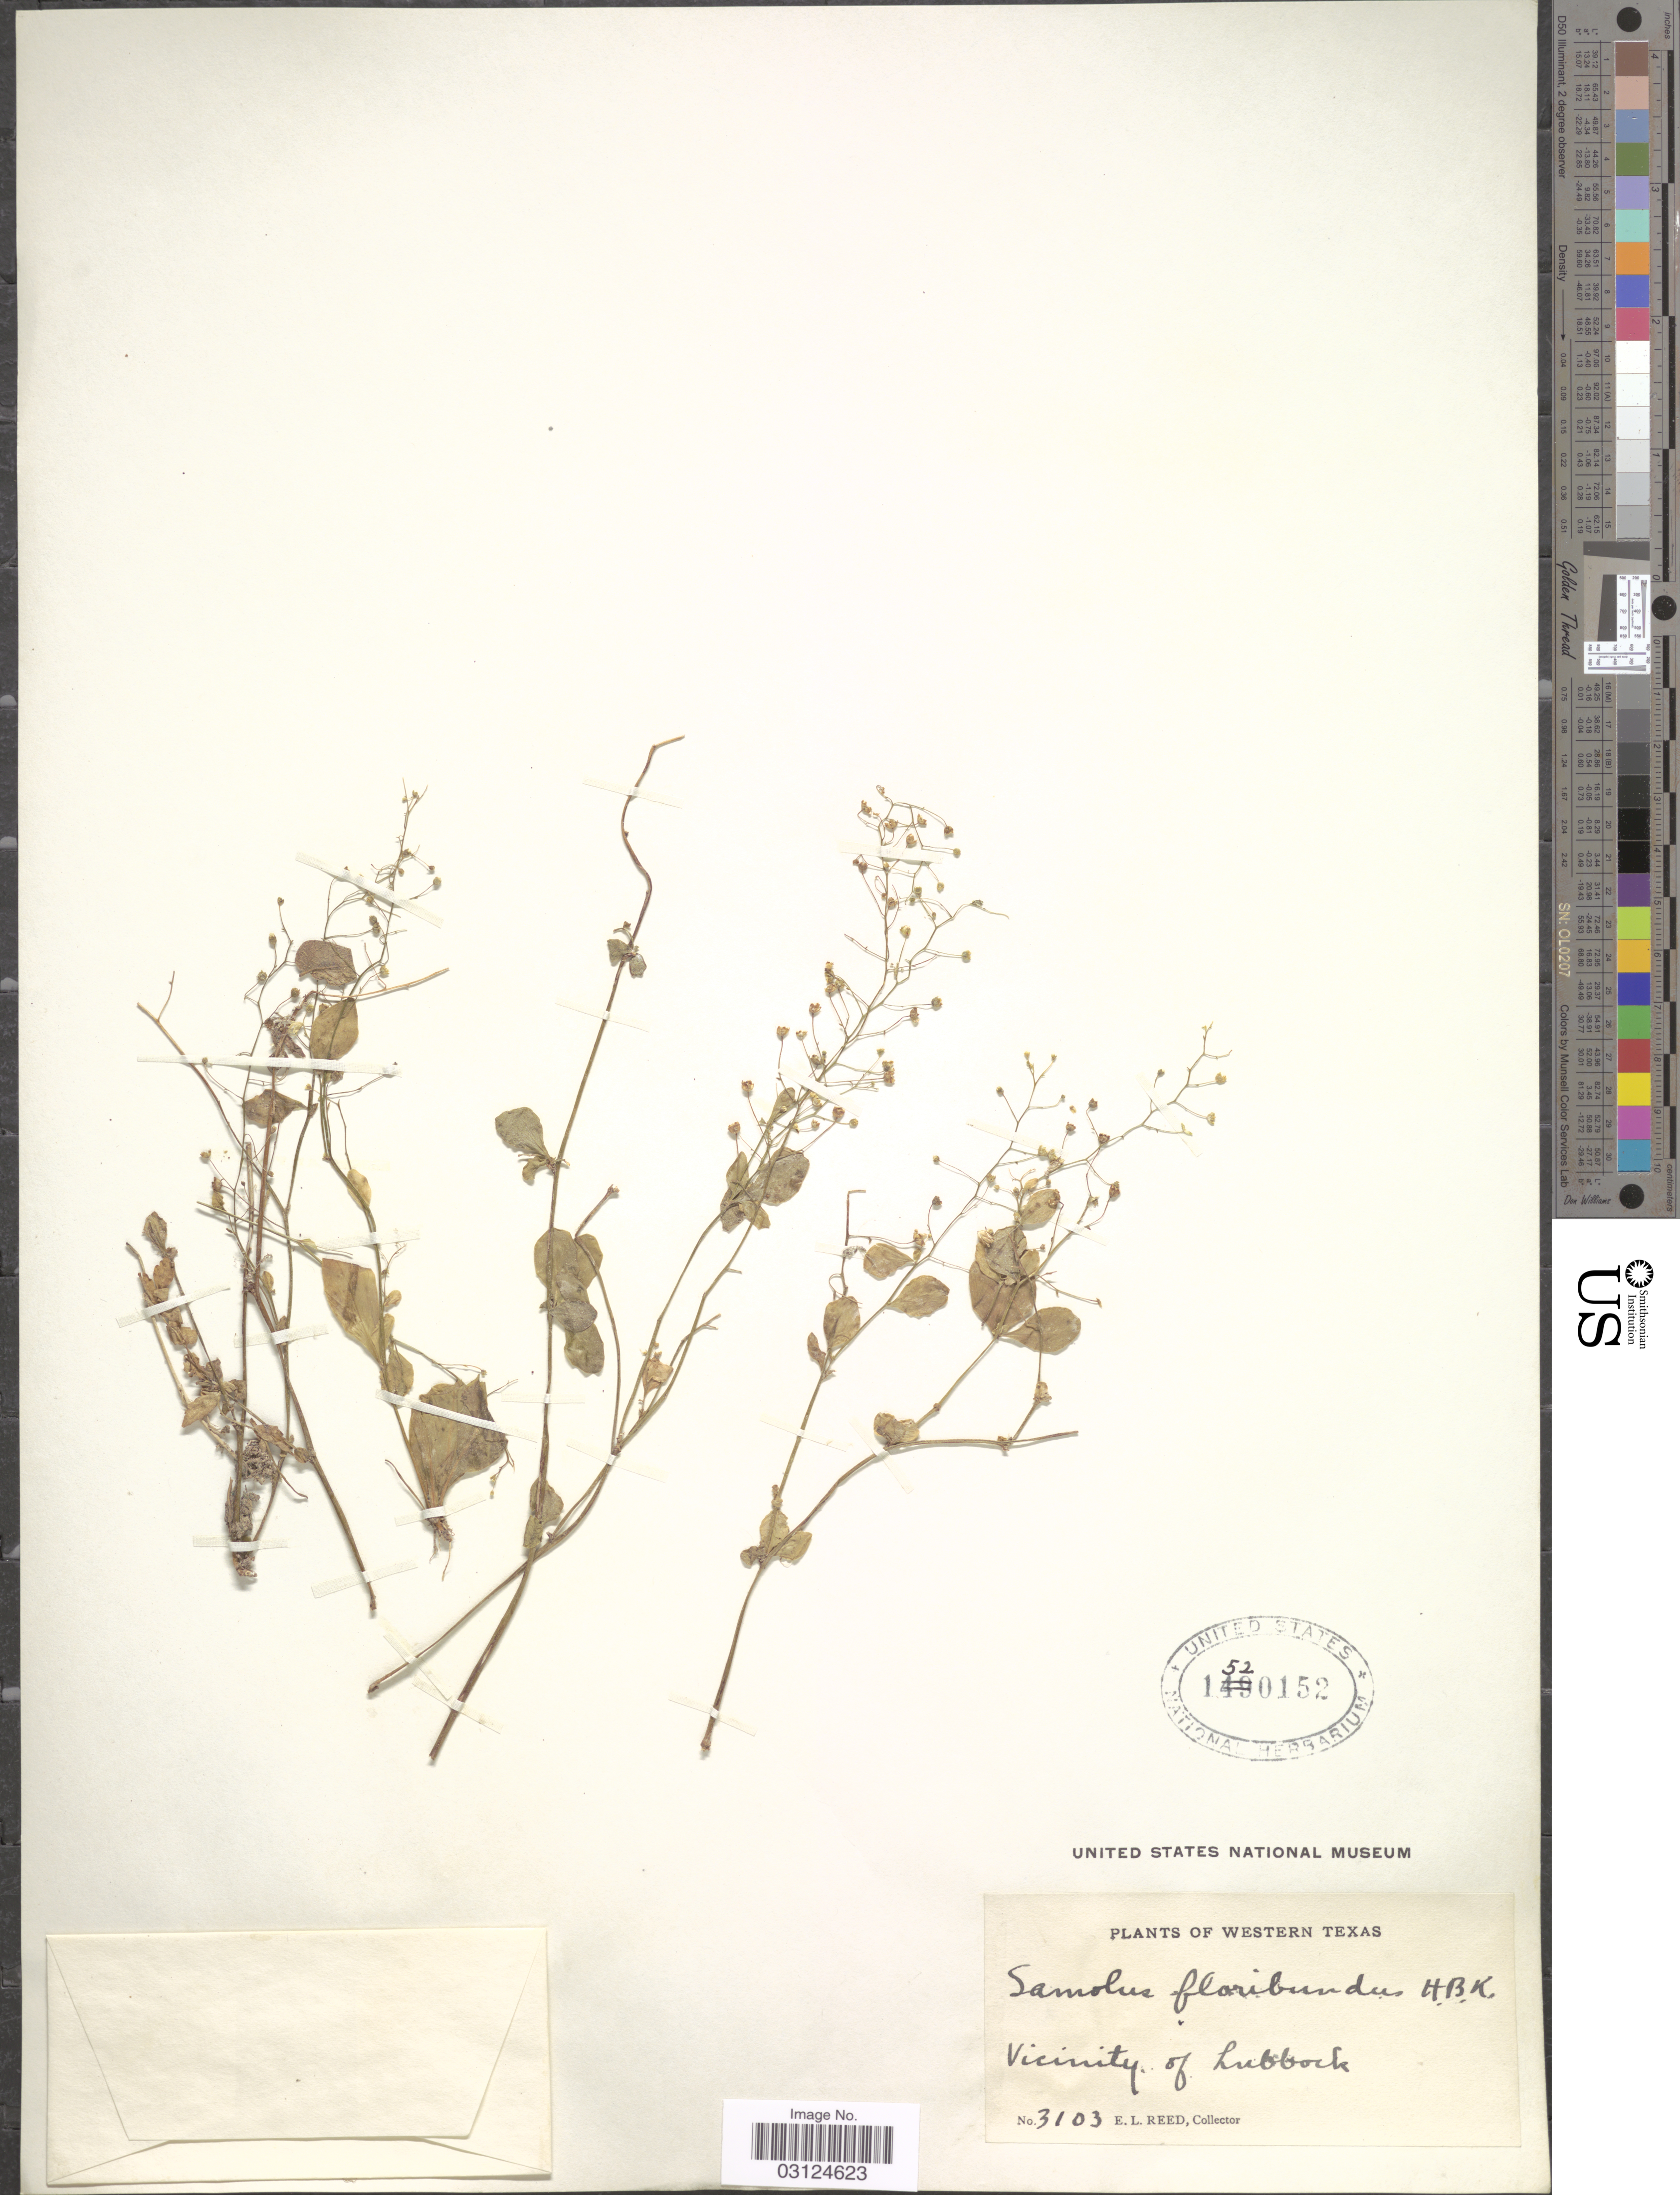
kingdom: Plantae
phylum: Tracheophyta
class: Magnoliopsida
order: Ericales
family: Primulaceae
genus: Samolus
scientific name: Samolus parviflorus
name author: Raf.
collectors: E. Reed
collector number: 3103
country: United States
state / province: Texas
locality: Western Texas. Vicinity of Lubbock.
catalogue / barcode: US 1520152